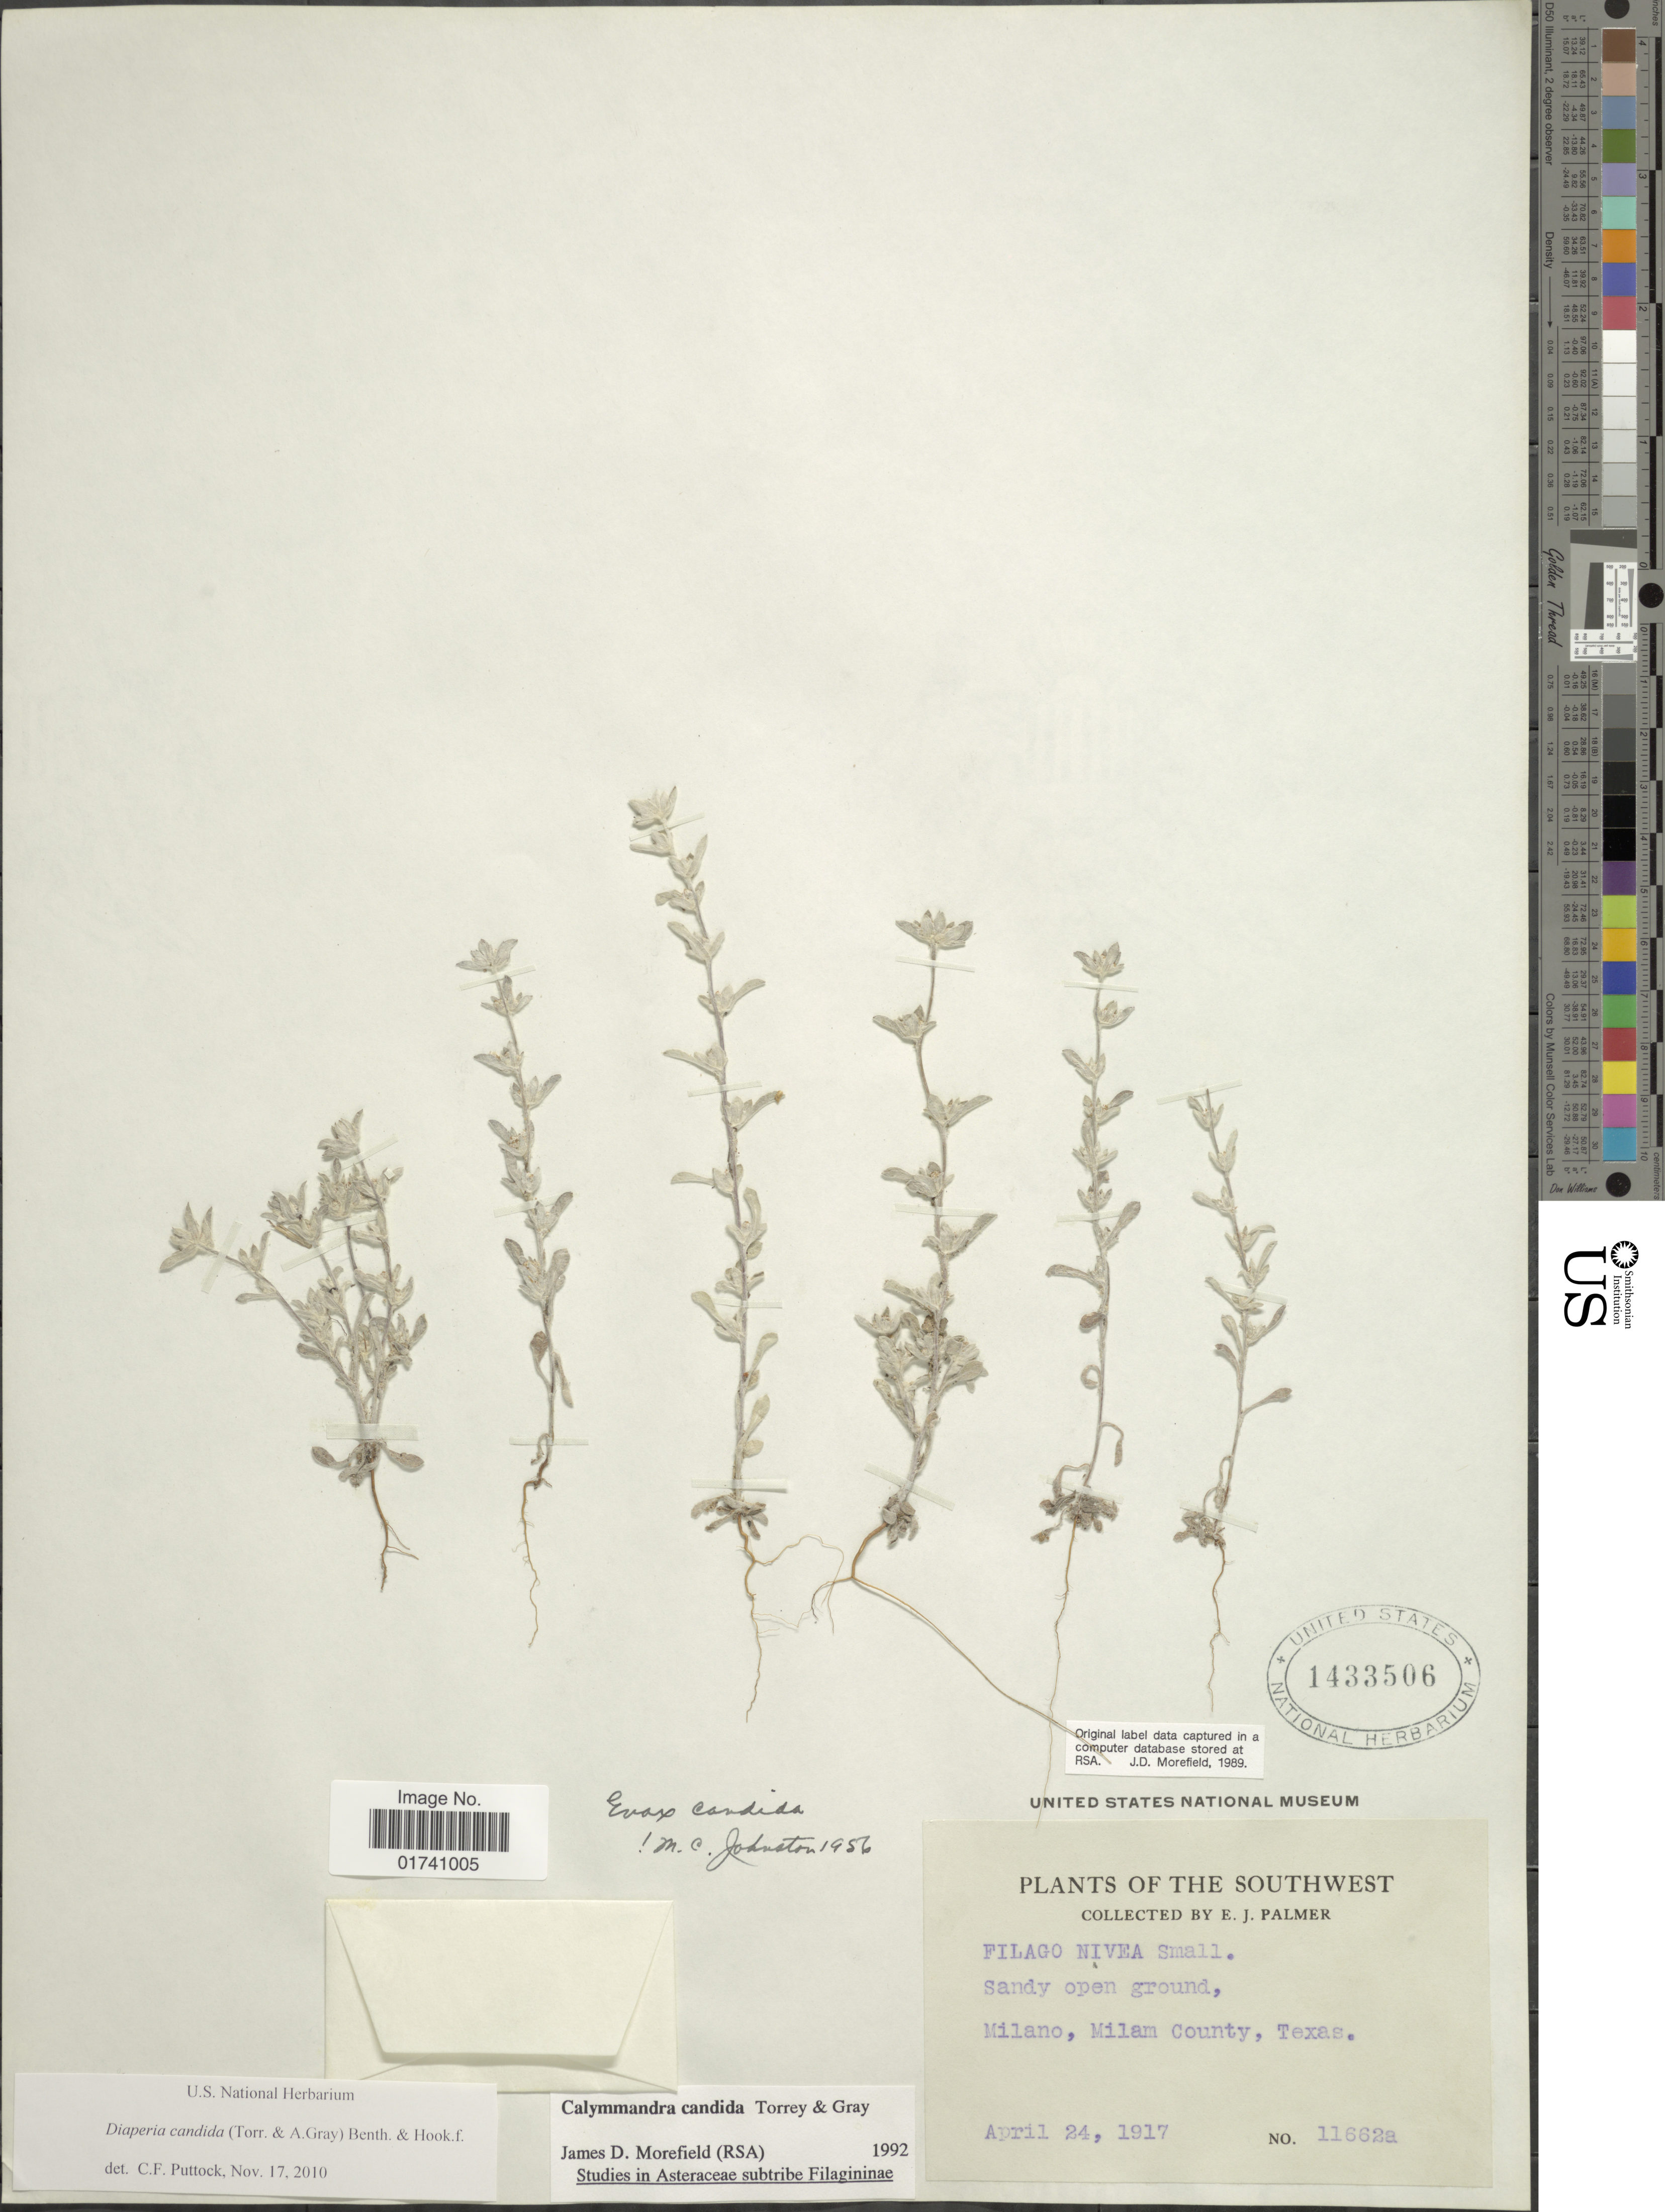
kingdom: Plantae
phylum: Tracheophyta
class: Magnoliopsida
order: Asterales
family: Asteraceae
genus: Diaperia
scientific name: Diaperia candida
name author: (Torr. & A. Gray) Benth. & Hook. f.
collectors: E. J. Palmer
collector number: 11662a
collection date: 1917-04-24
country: United States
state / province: Texas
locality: The Southwest. Milano, Milam County.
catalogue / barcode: US 1433506